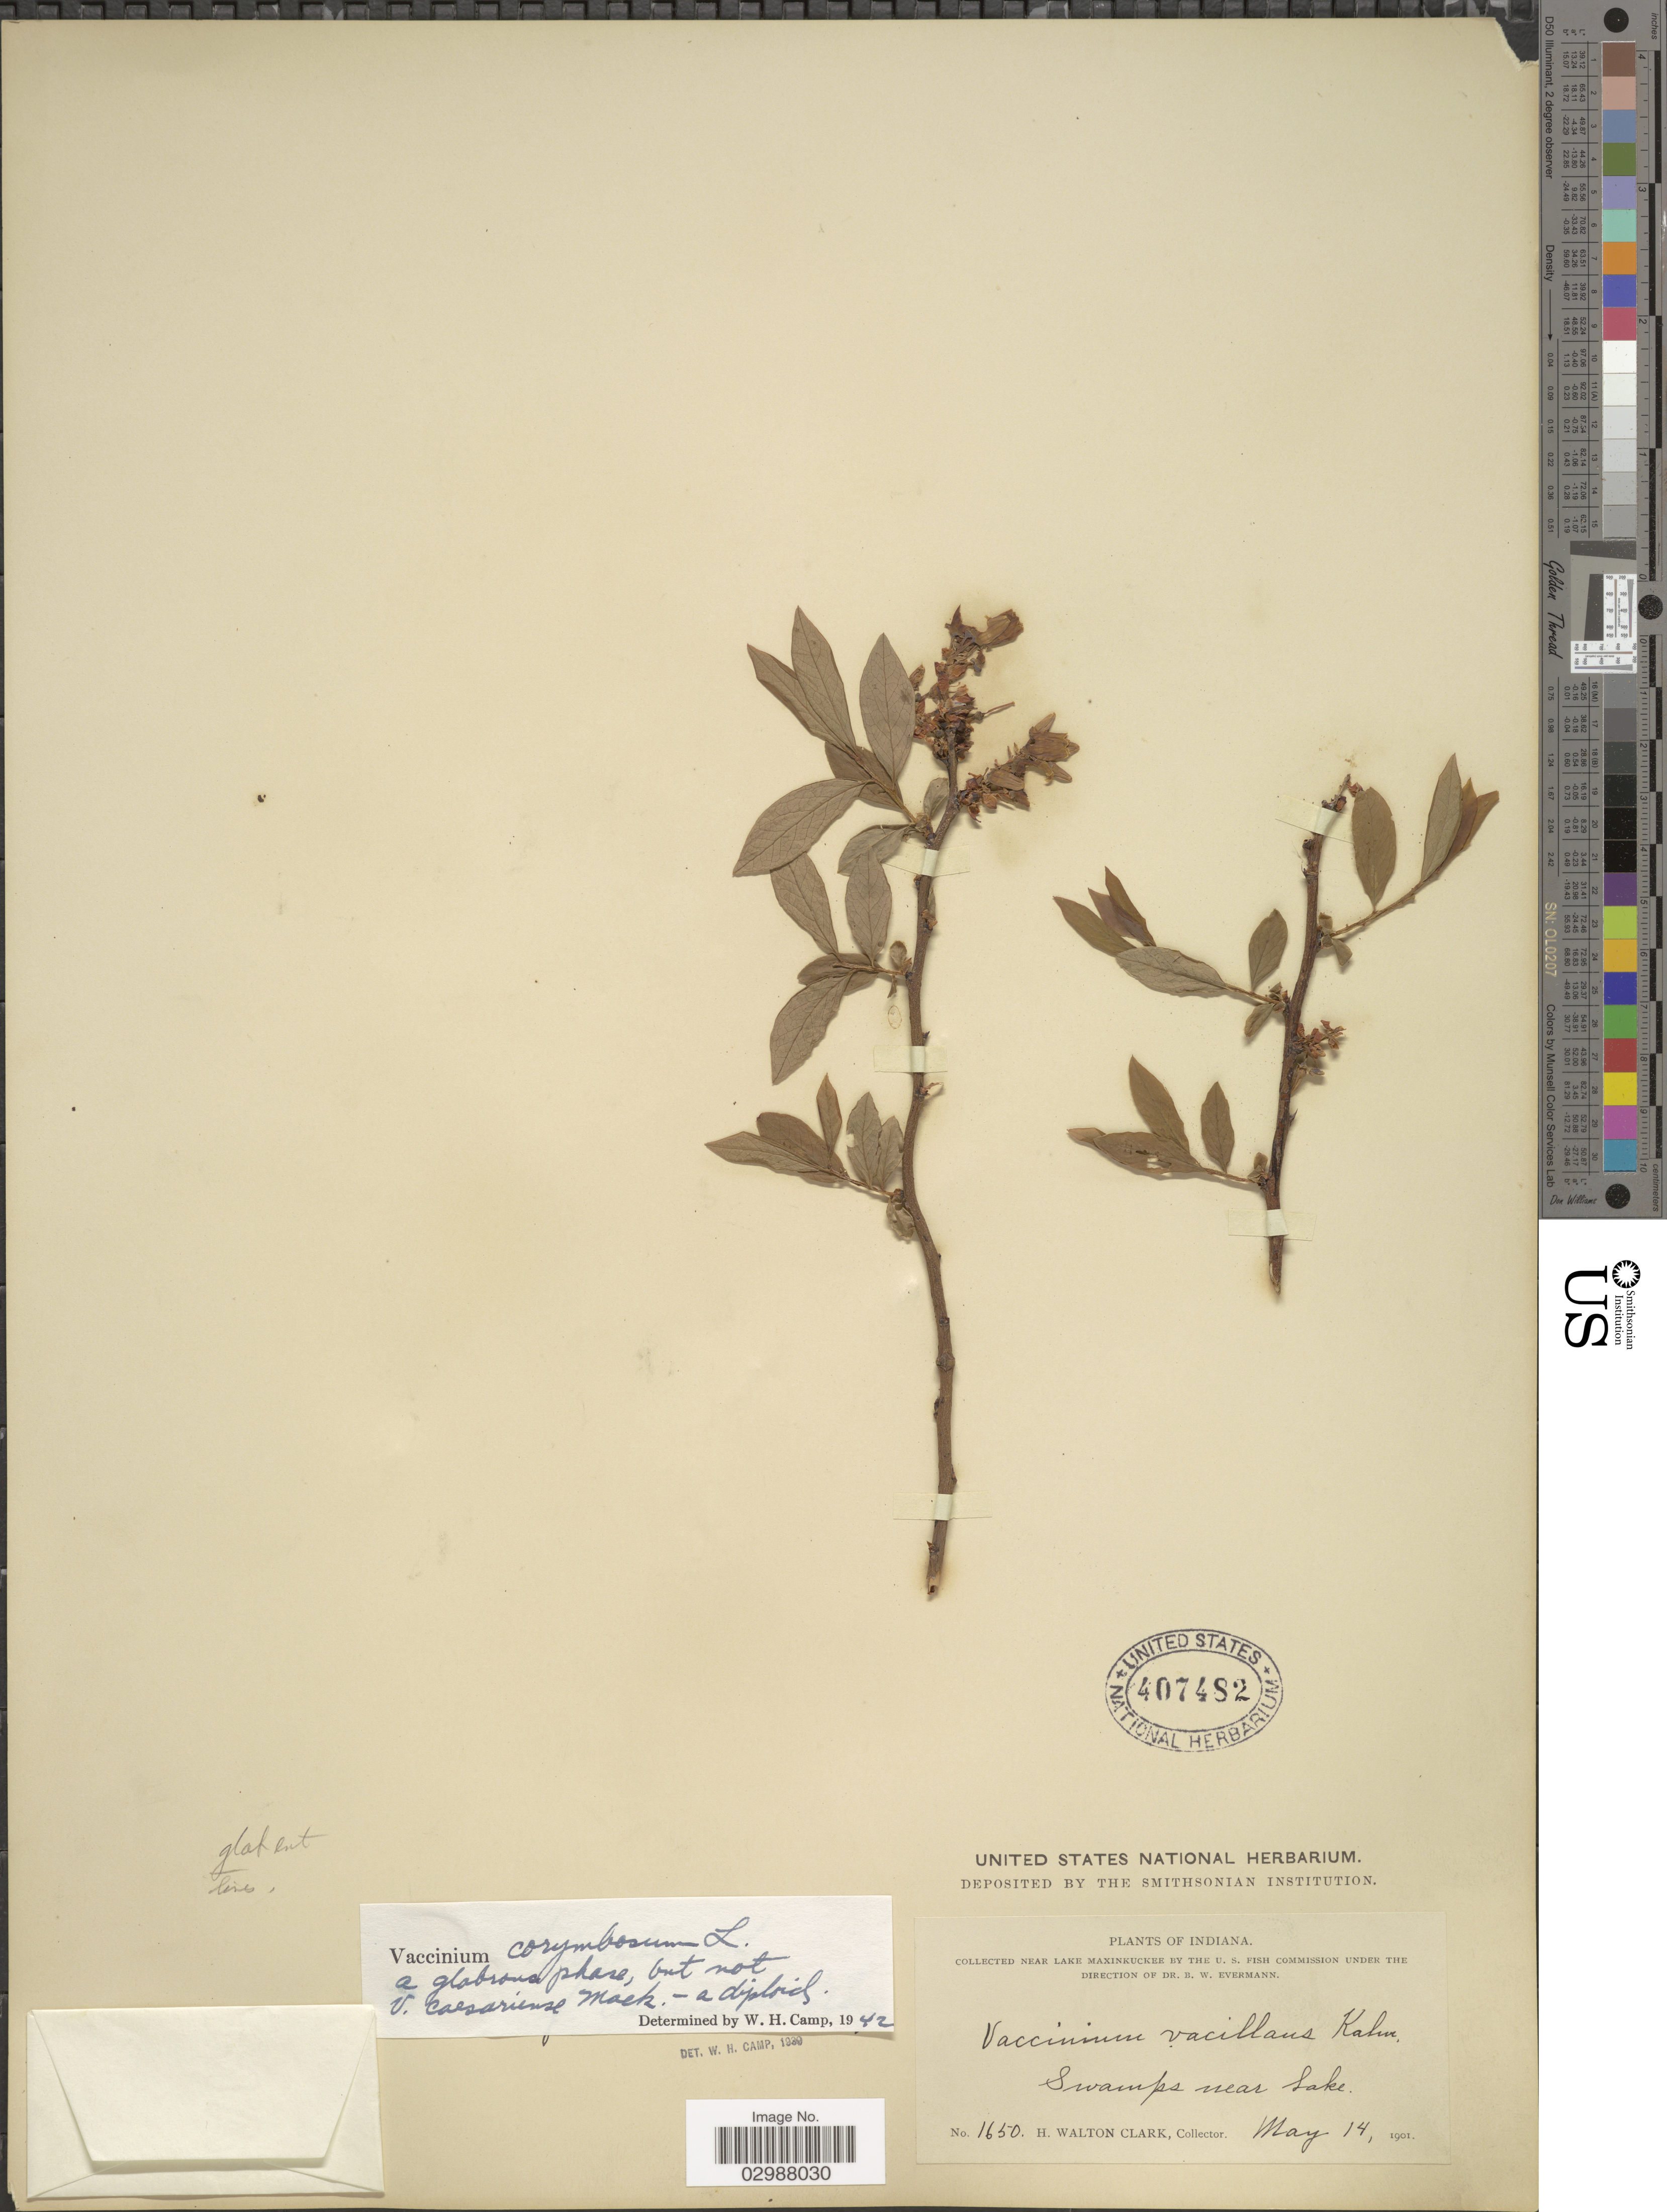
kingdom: Plantae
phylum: Tracheophyta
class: Magnoliopsida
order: Ericales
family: Ericaceae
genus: Vaccinium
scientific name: Vaccinium corymbosum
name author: L.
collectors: H. W. Clark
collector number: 1650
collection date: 1901-05-14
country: United States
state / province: Indiana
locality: Near Lake Maxinkuckee. Swamps near Lake.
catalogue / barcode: US 407482